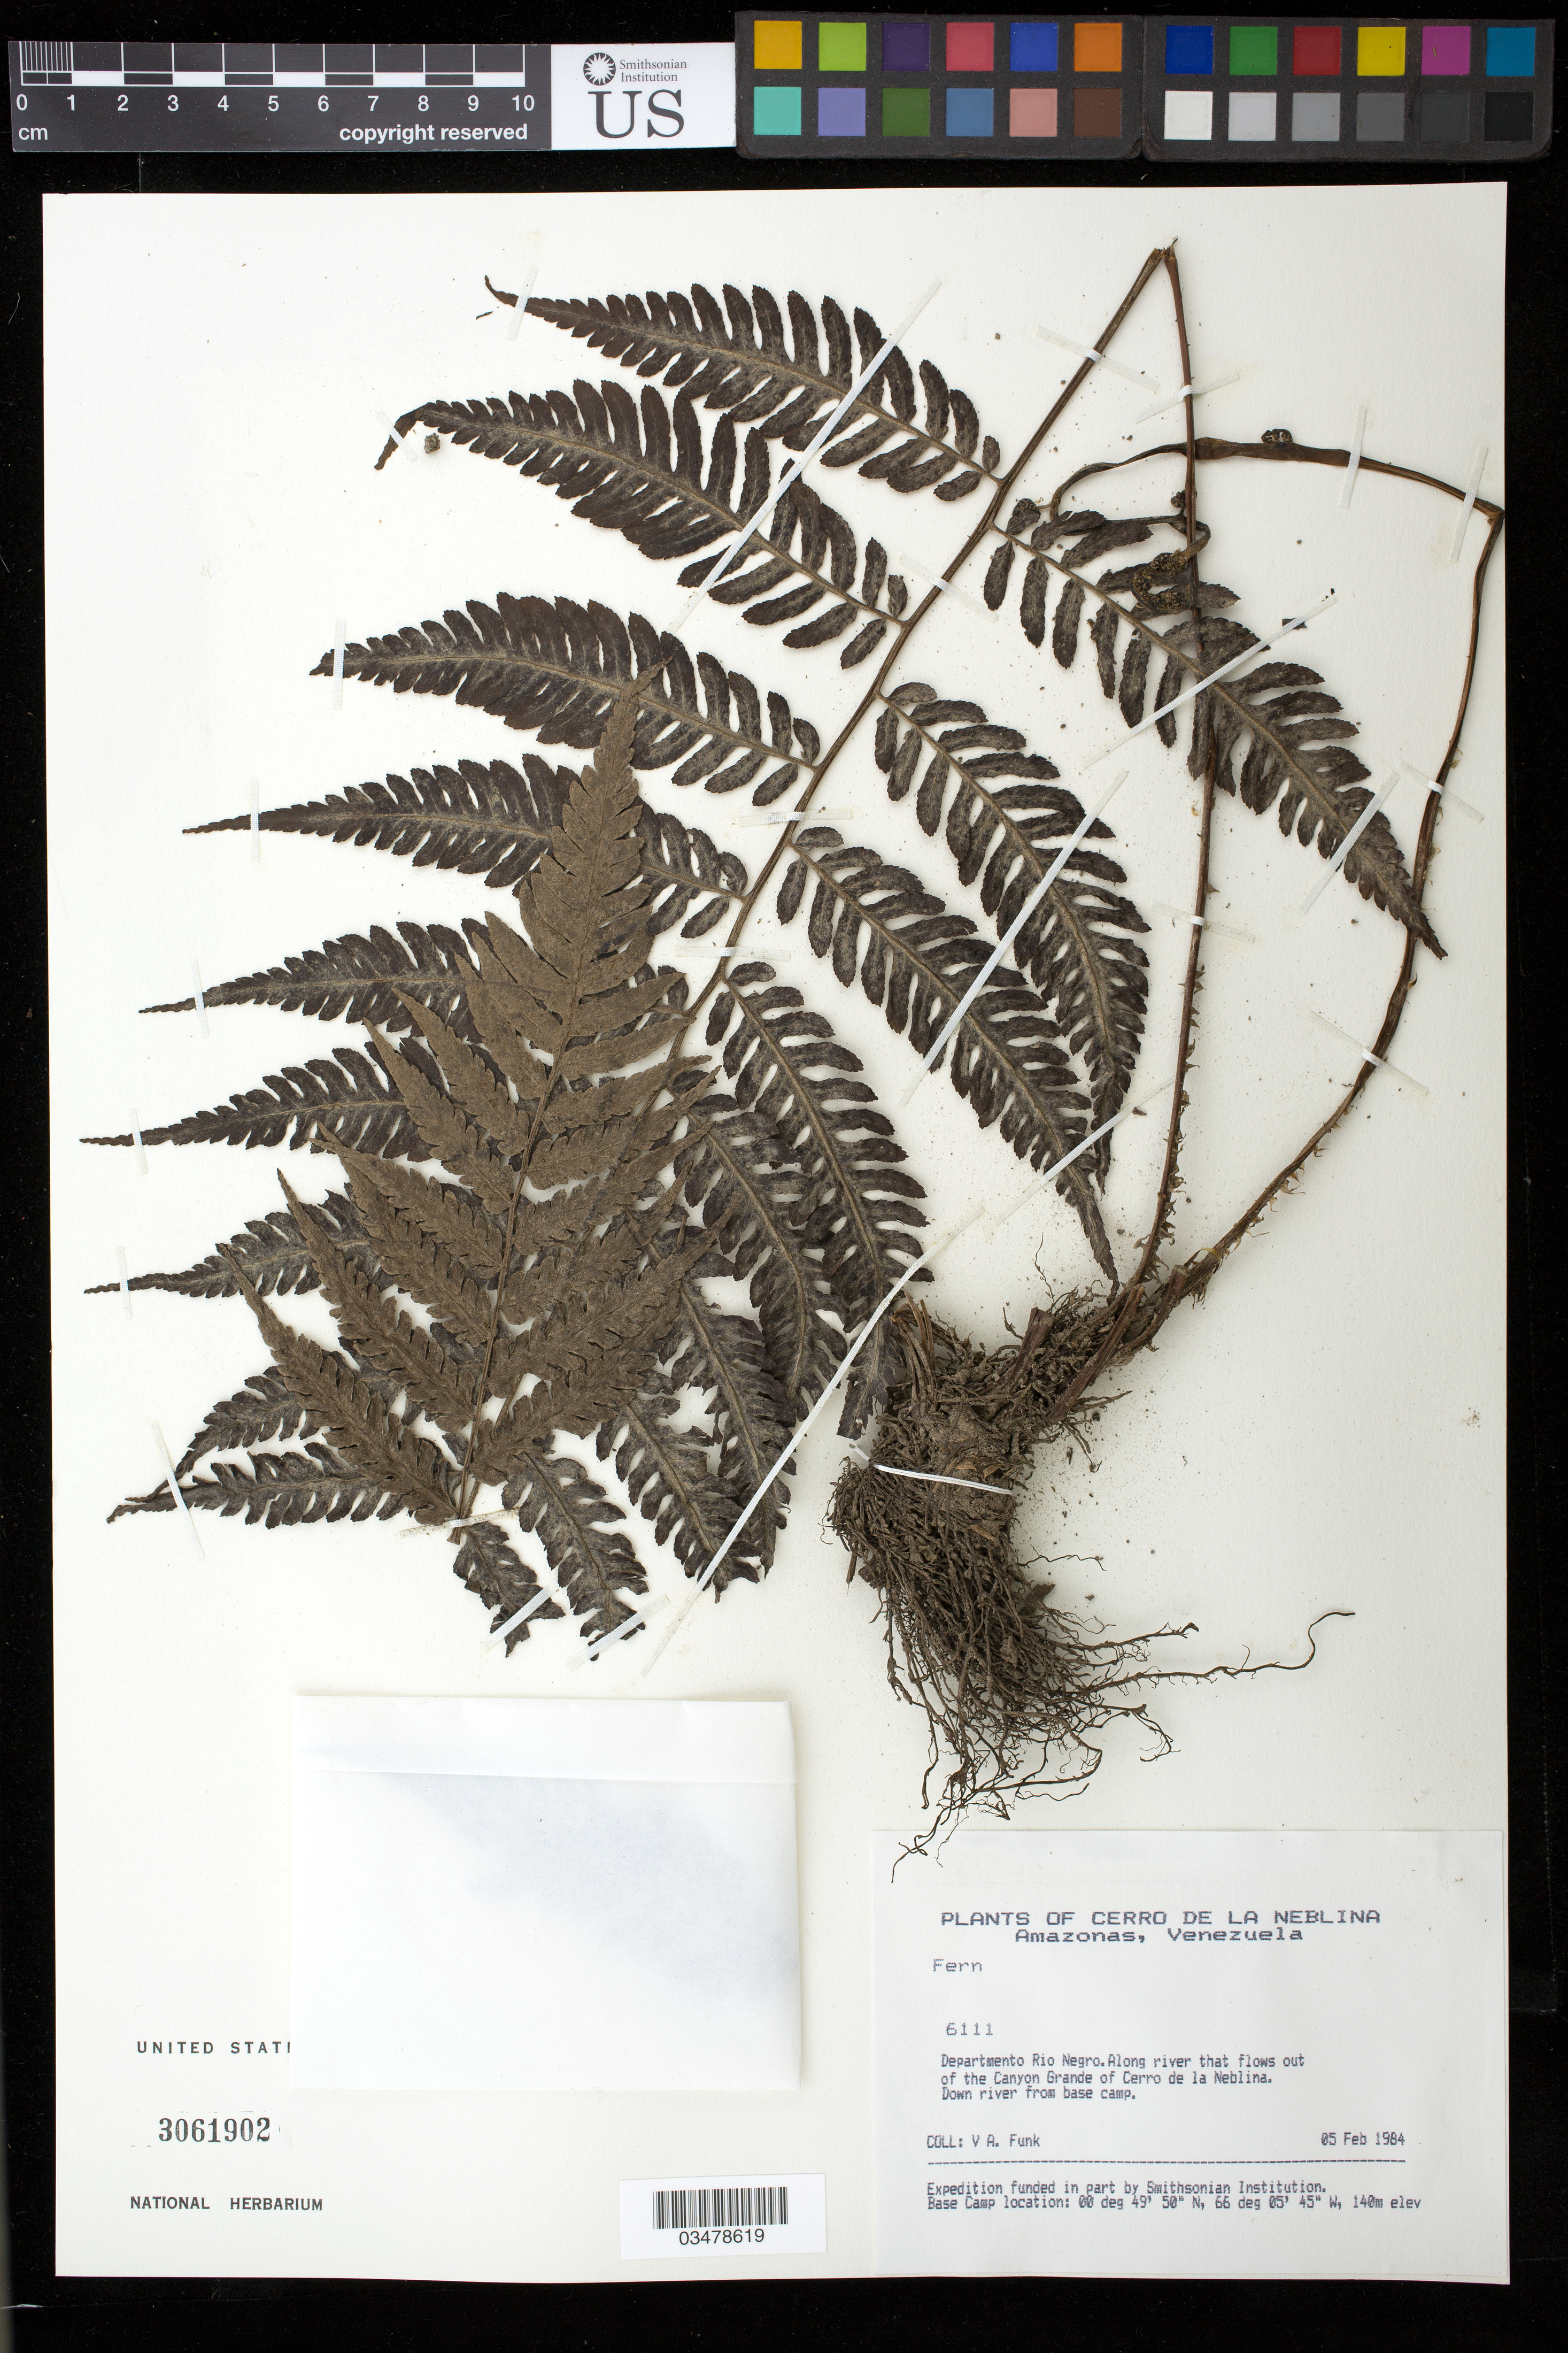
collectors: V. Funk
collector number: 6111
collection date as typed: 5 Feb 1984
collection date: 1984-02-05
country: Venezuela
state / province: Amazonas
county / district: Río Negro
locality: Canyon Grande, Cerro de la Neblina, down river from base camp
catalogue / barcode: US 3061902